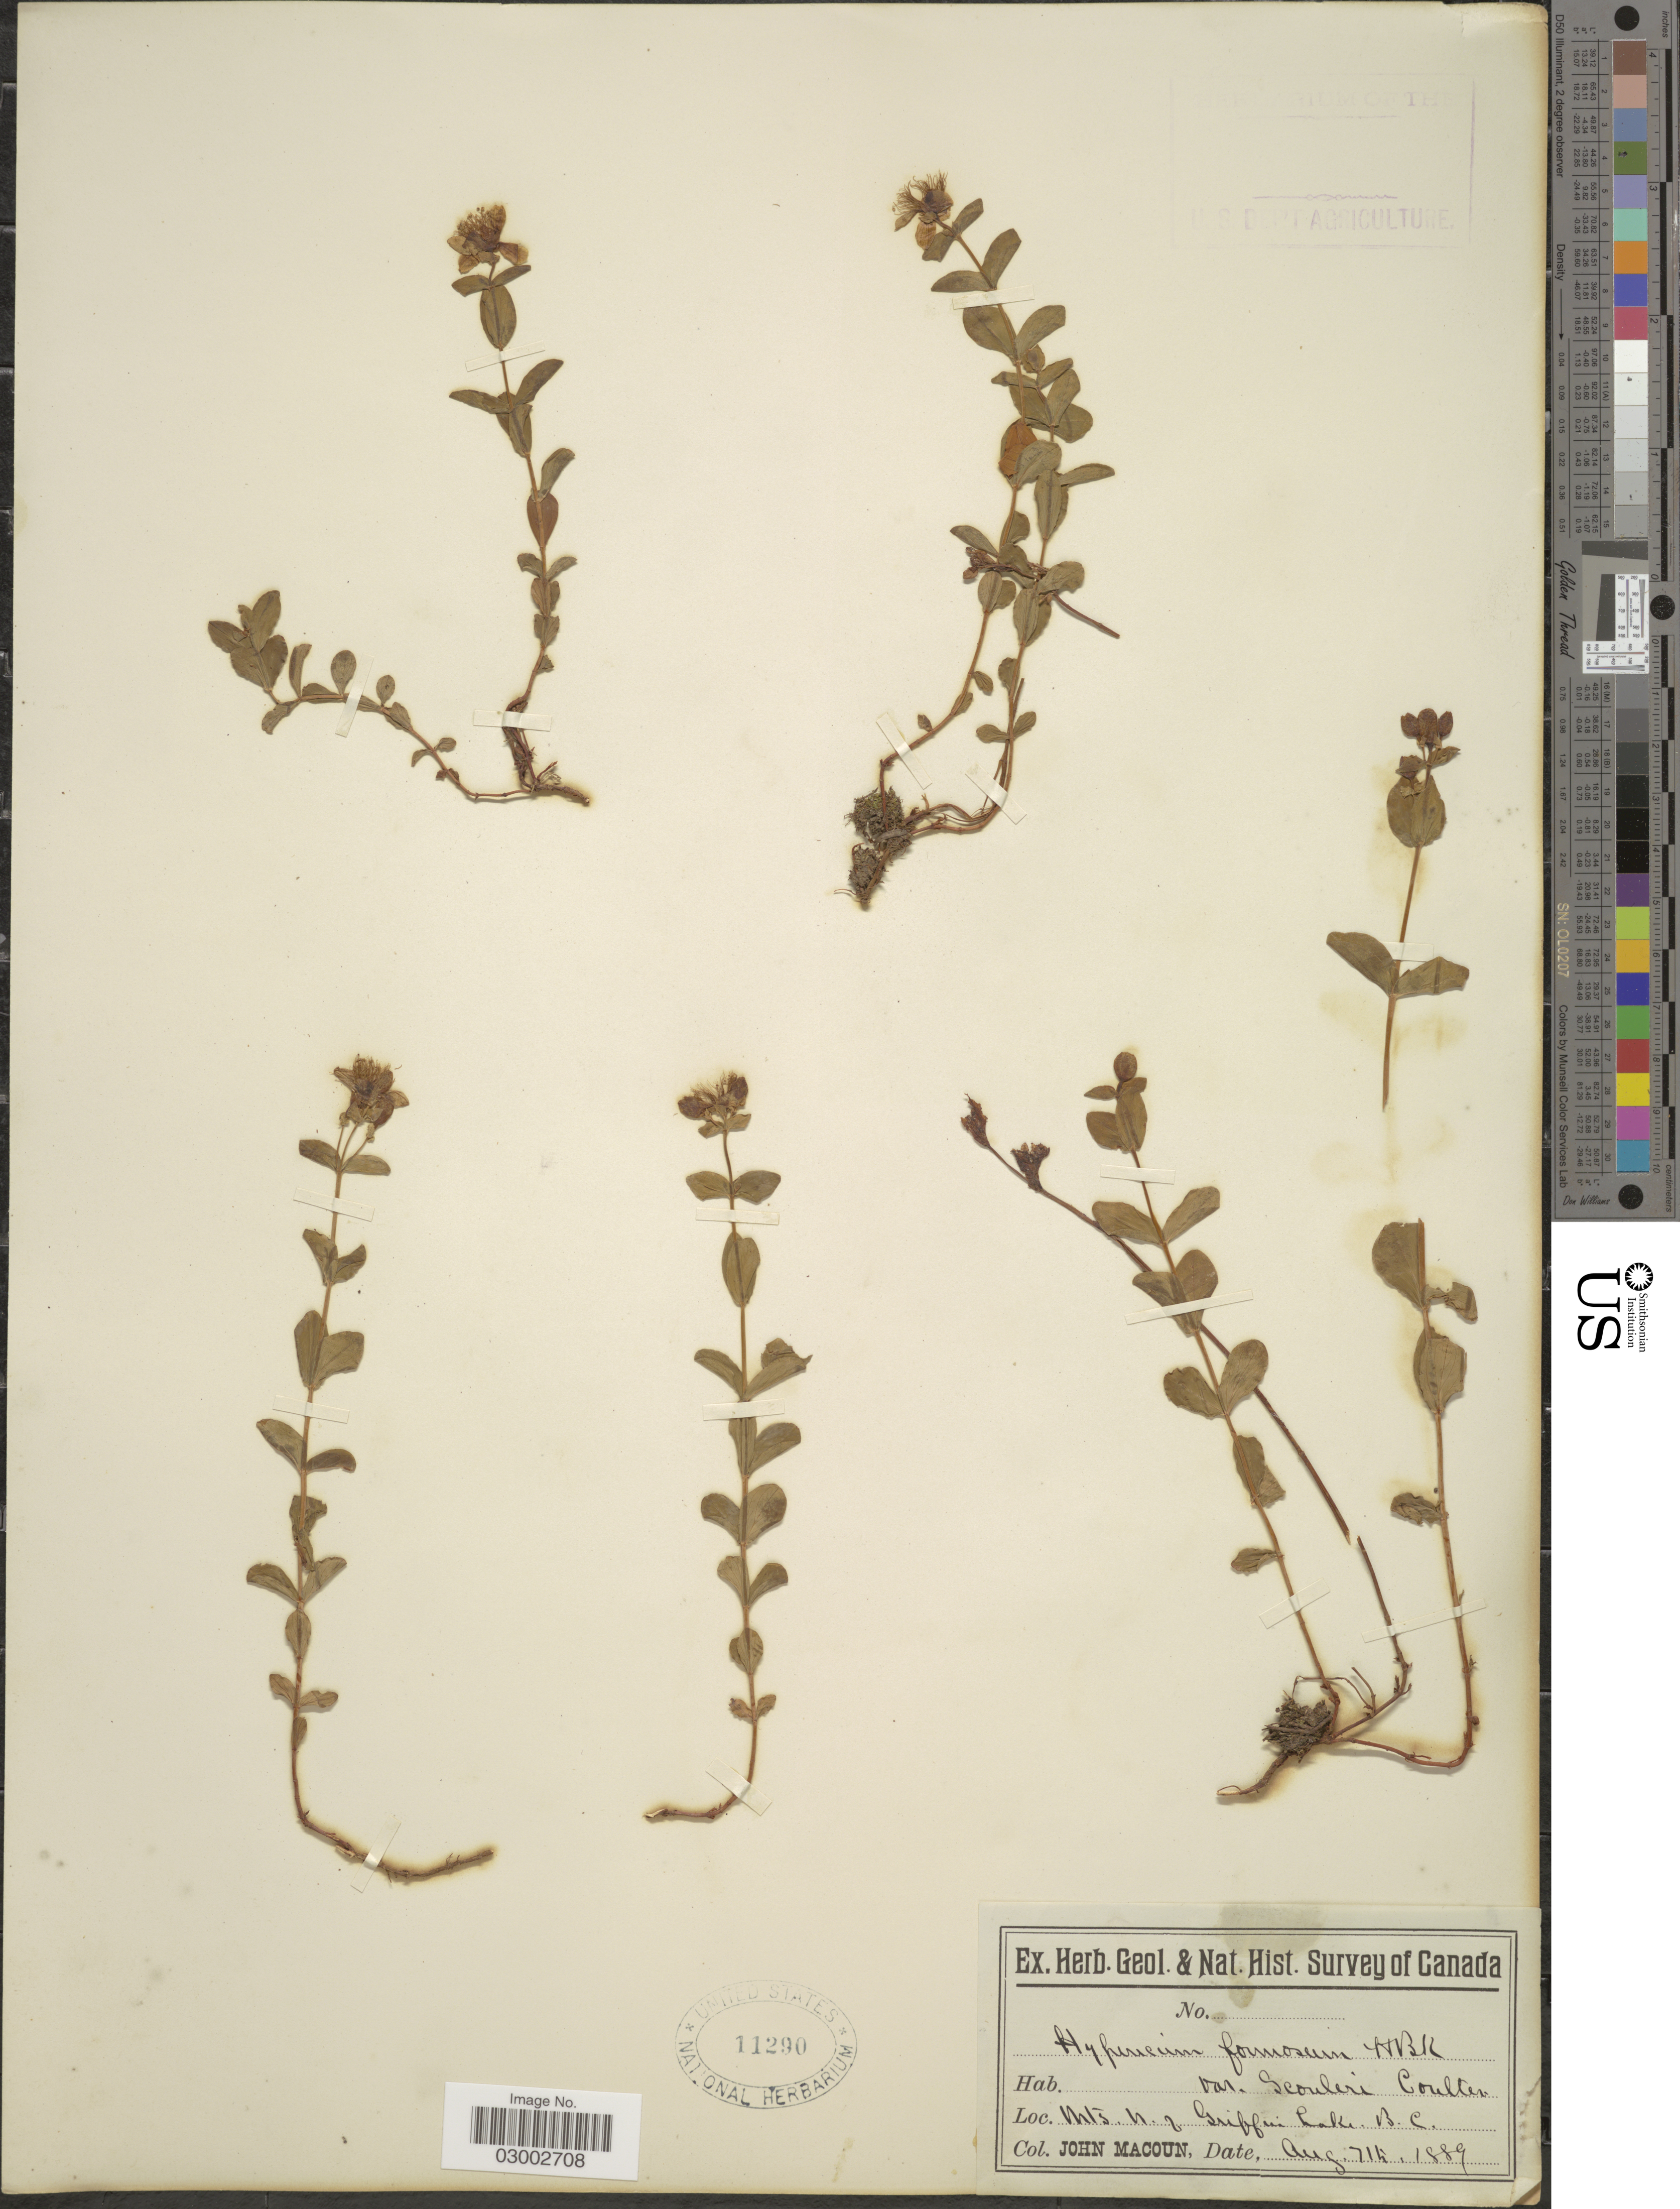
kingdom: Plantae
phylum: Tracheophyta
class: Magnoliopsida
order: Malpighiales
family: Hypericaceae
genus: Hypericum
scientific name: Hypericum scouleri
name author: Hook.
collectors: J. Macoun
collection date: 1889-08-07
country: Canada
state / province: British Columbia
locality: Mts. N. of Griffin Lake.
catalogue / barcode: US 11290